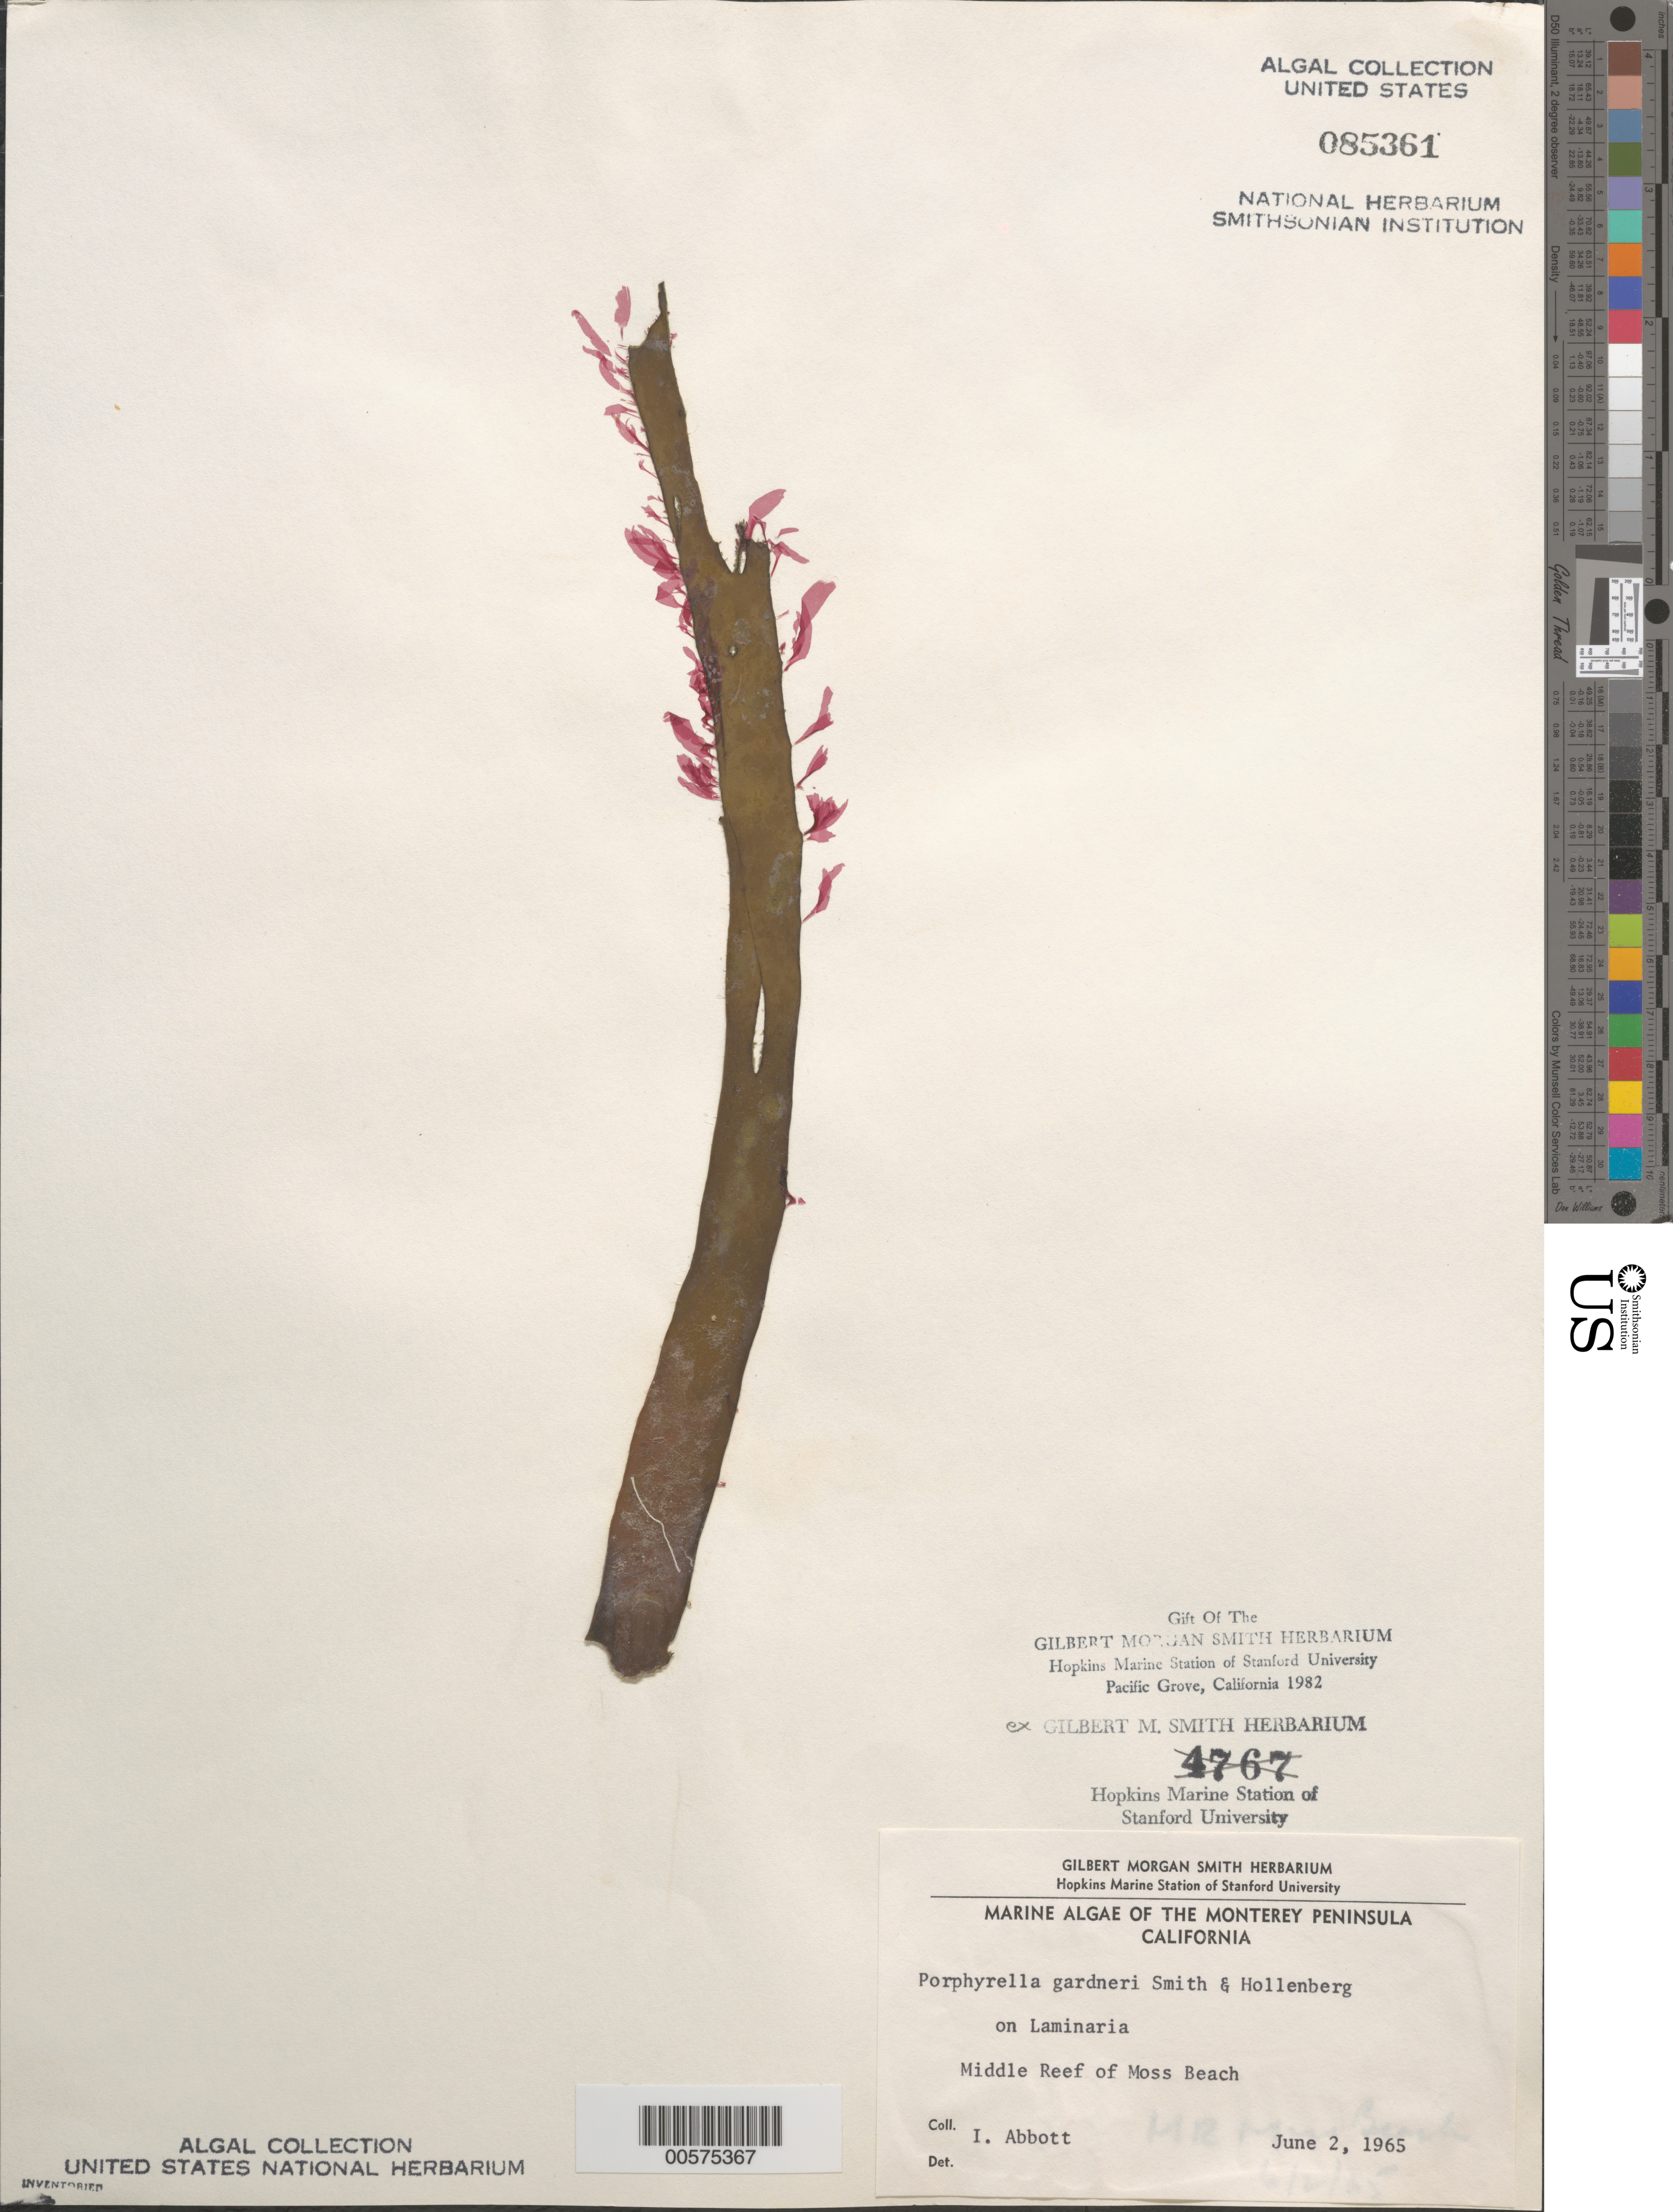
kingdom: Plantae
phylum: Rhodophyta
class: Bangiophyceae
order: Bangiales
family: Bangiaceae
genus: Pyropia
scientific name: Pyropia gardneri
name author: (G.M. Sm. & Hollenb.) S.C. Lindstrom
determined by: Algae name updating Project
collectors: I. A. Abbott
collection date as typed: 02 Jun 1965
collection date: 1965-06-02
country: United States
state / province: California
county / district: Monterey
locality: Middle Reef of Moss Beach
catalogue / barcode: US 85361